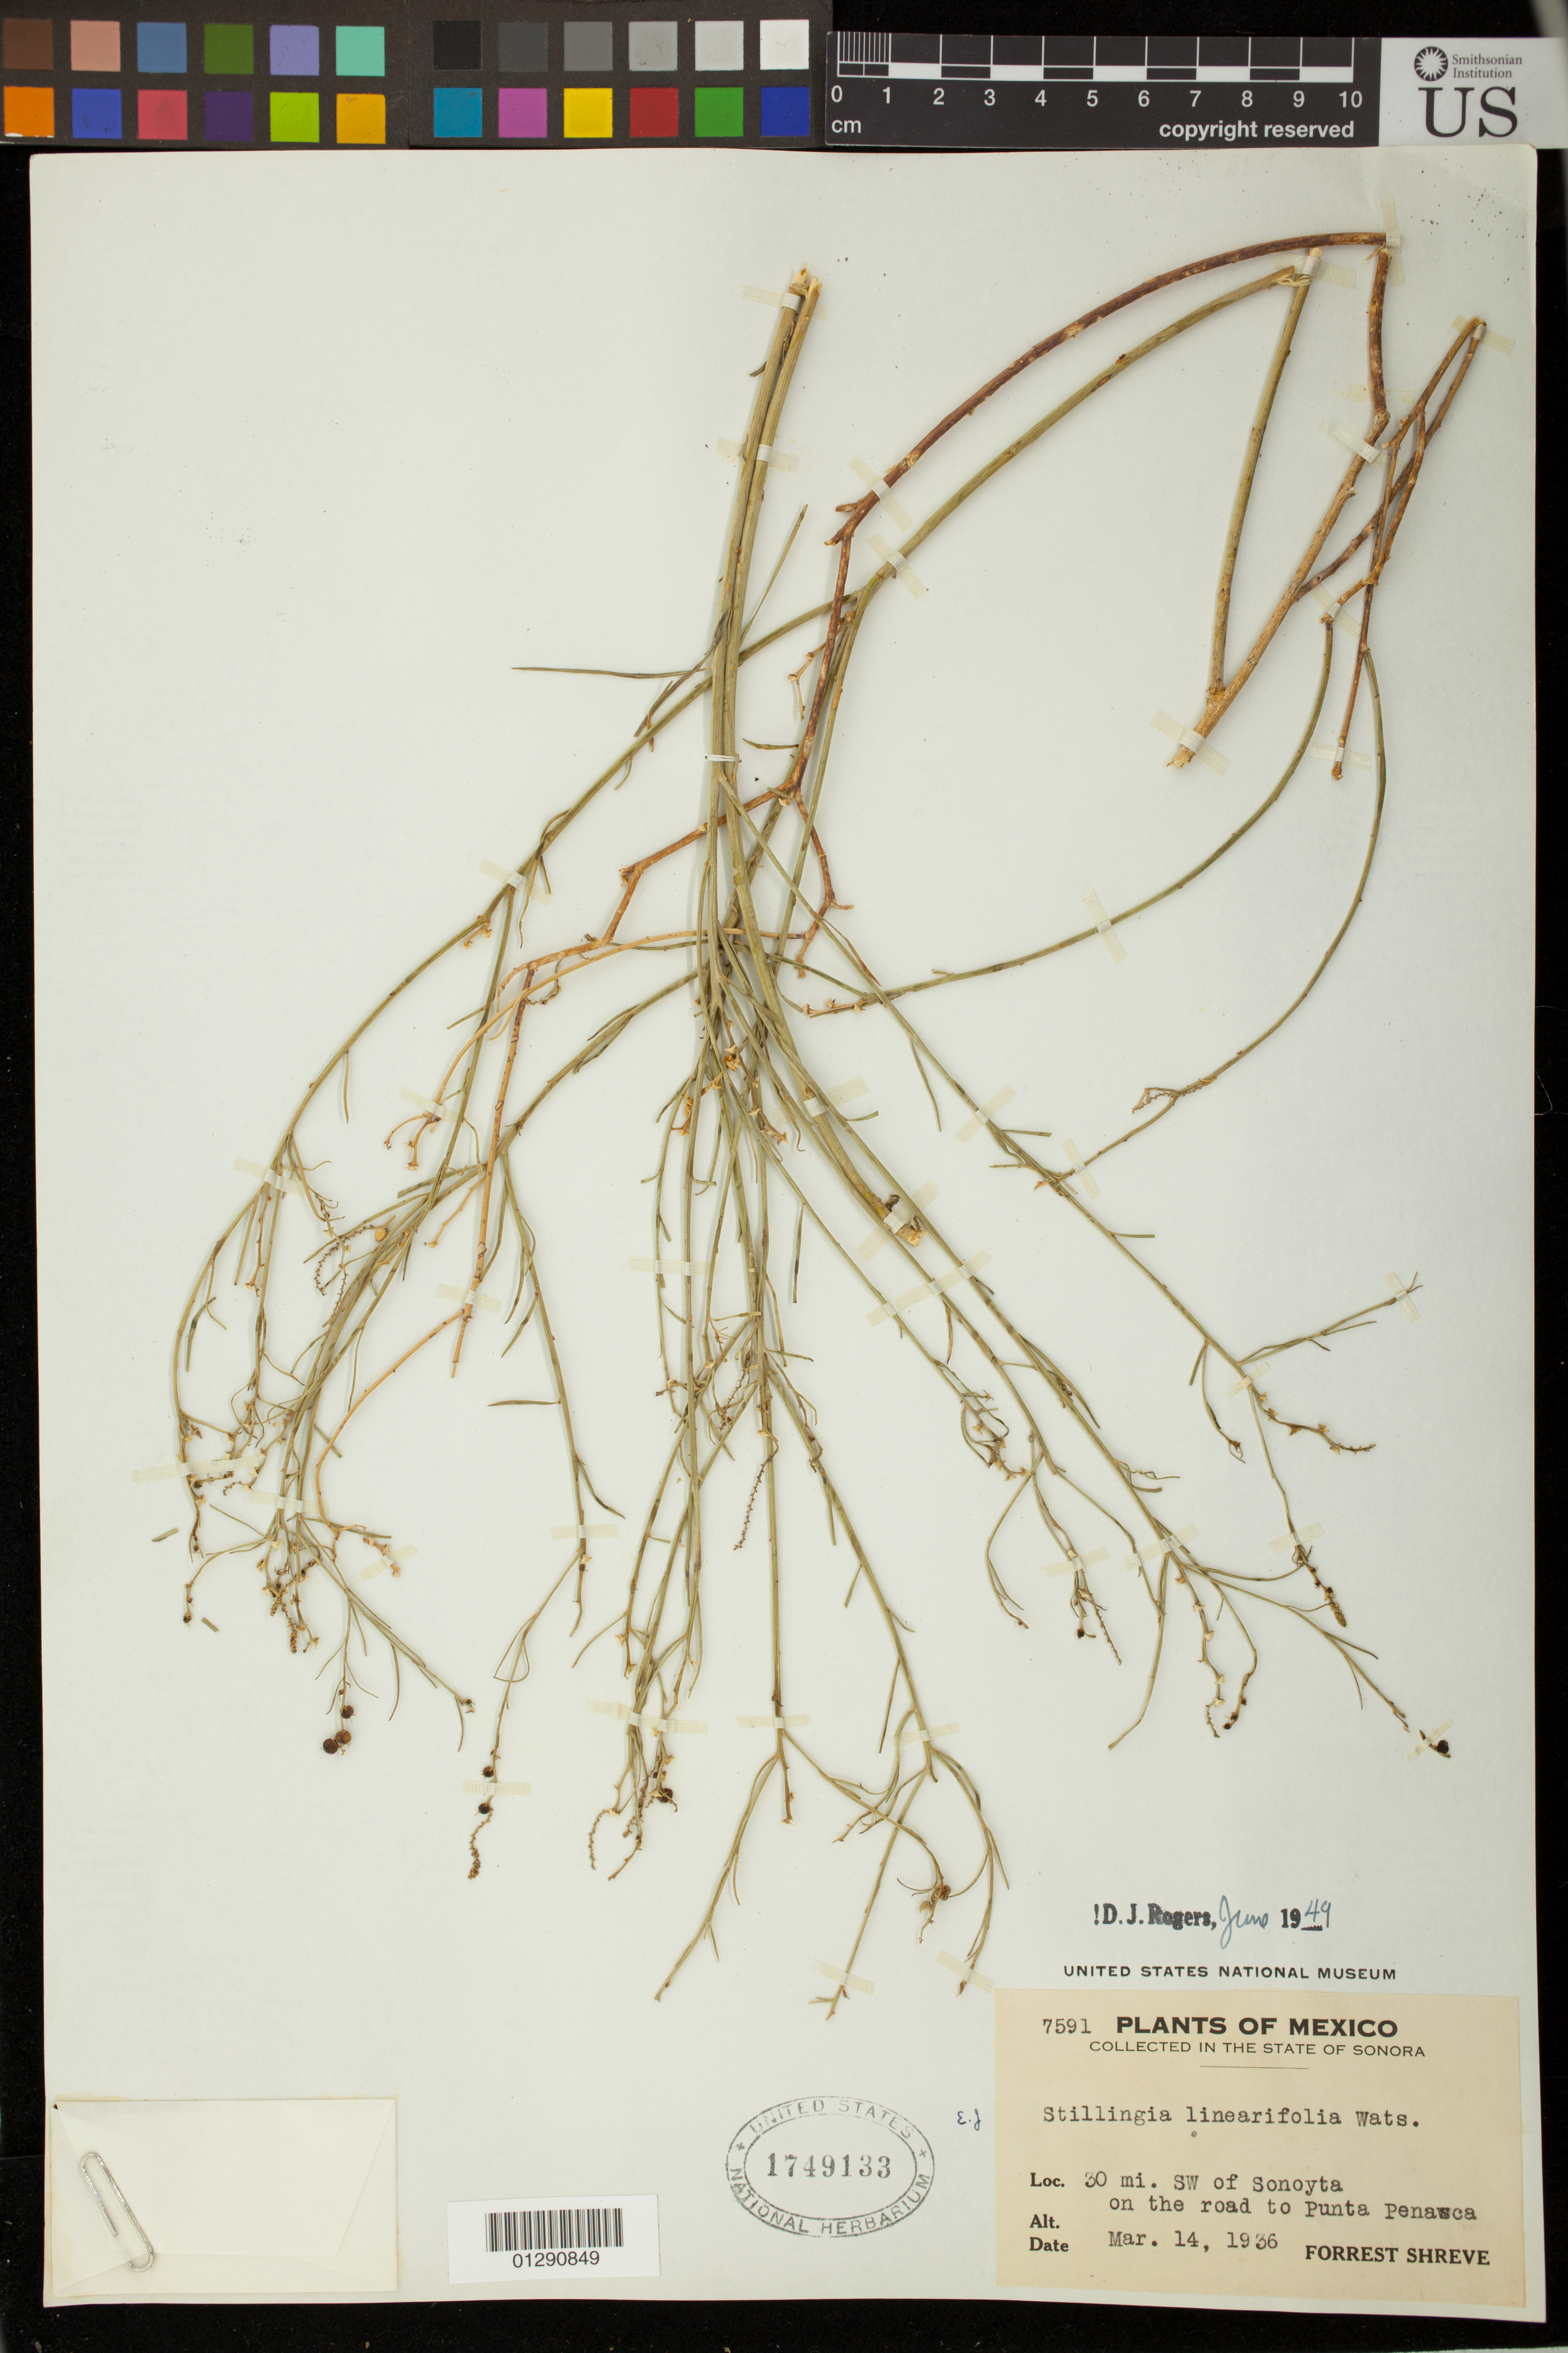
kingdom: Plantae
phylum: Tracheophyta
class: Magnoliopsida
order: Malpighiales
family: Euphorbiaceae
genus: Stillingia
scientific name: Stillingia linearifolia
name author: S. Watson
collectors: F. Shreve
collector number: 7591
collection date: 1936-03-14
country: Mexico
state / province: Sonora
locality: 30 mi. SW of Sonoyta on the road to Punta Penasca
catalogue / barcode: US 1749133